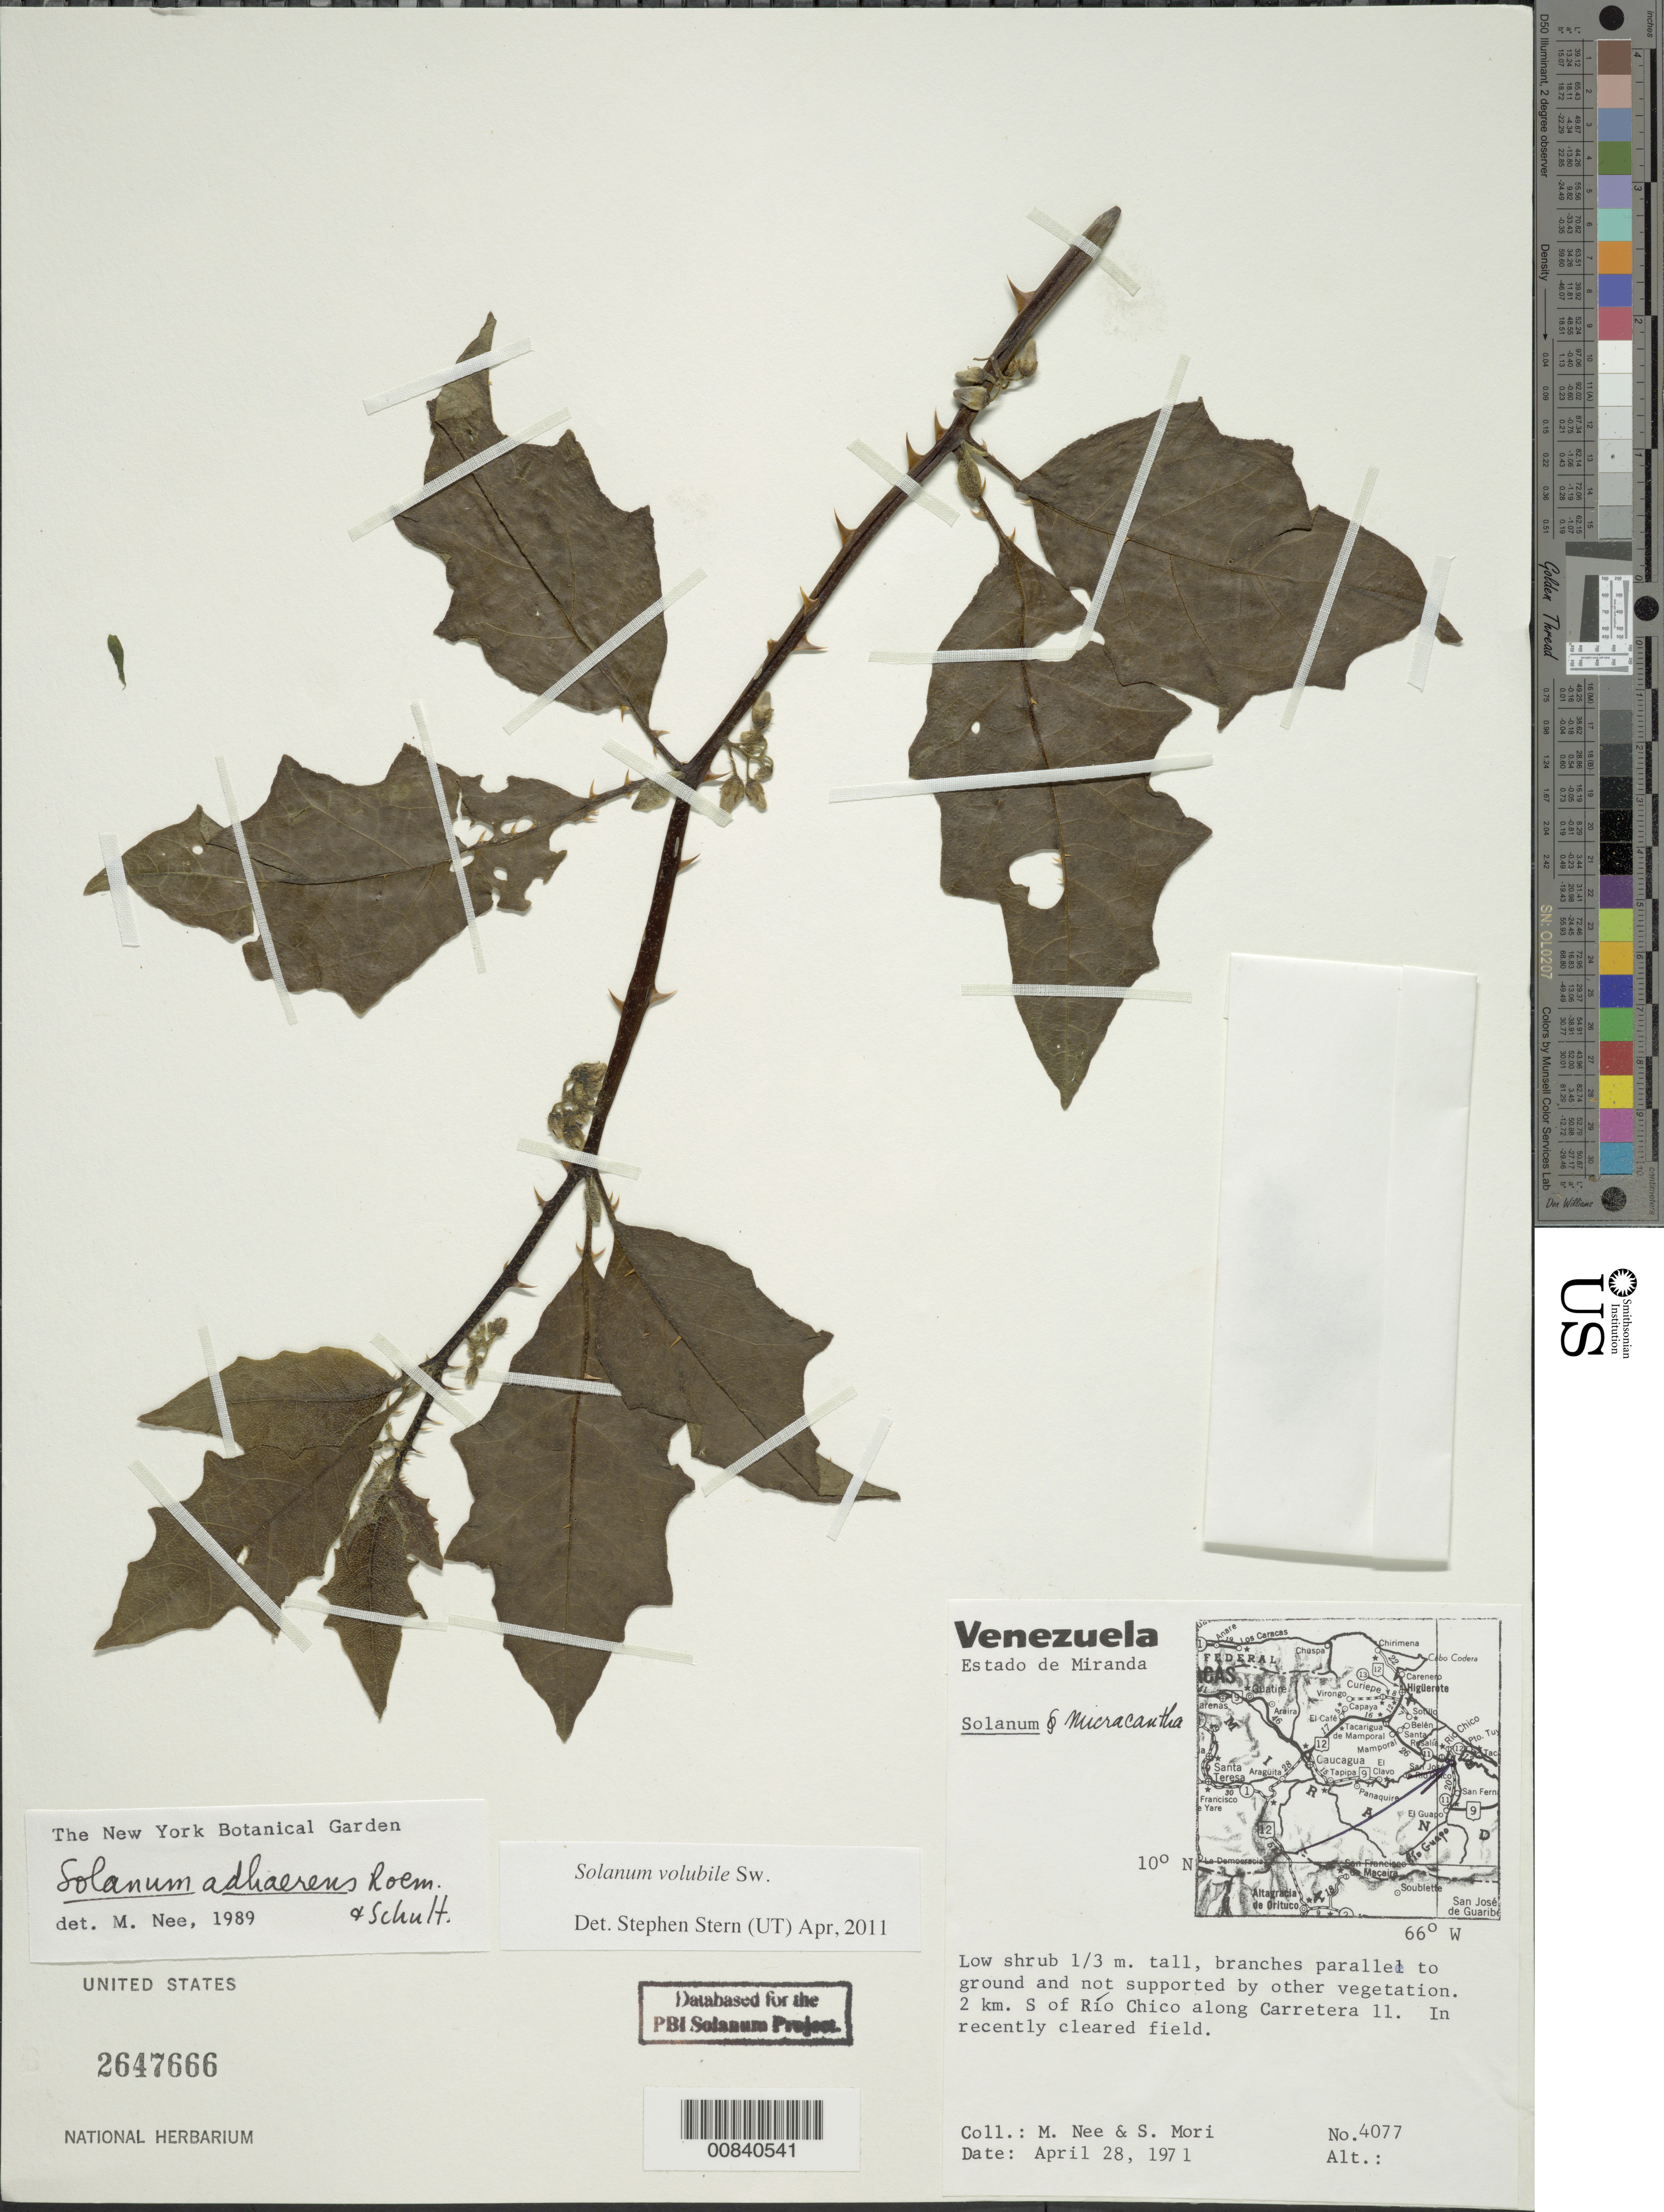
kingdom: Plantae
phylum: Tracheophyta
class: Magnoliopsida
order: Solanales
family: Solanaceae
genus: Solanum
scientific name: Solanum volubile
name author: Sw.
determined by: Stern, S. R., (UT)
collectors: M. Nee & S. Mori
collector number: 4077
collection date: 1971-04-28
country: Venezuela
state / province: Miranda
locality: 2 km S of Rio Chico along Carretera 11 (see map on specimen label).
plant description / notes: Previously databased for the PBI Solanum Project; entered into EMU by MJDatiles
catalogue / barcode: US 2647666